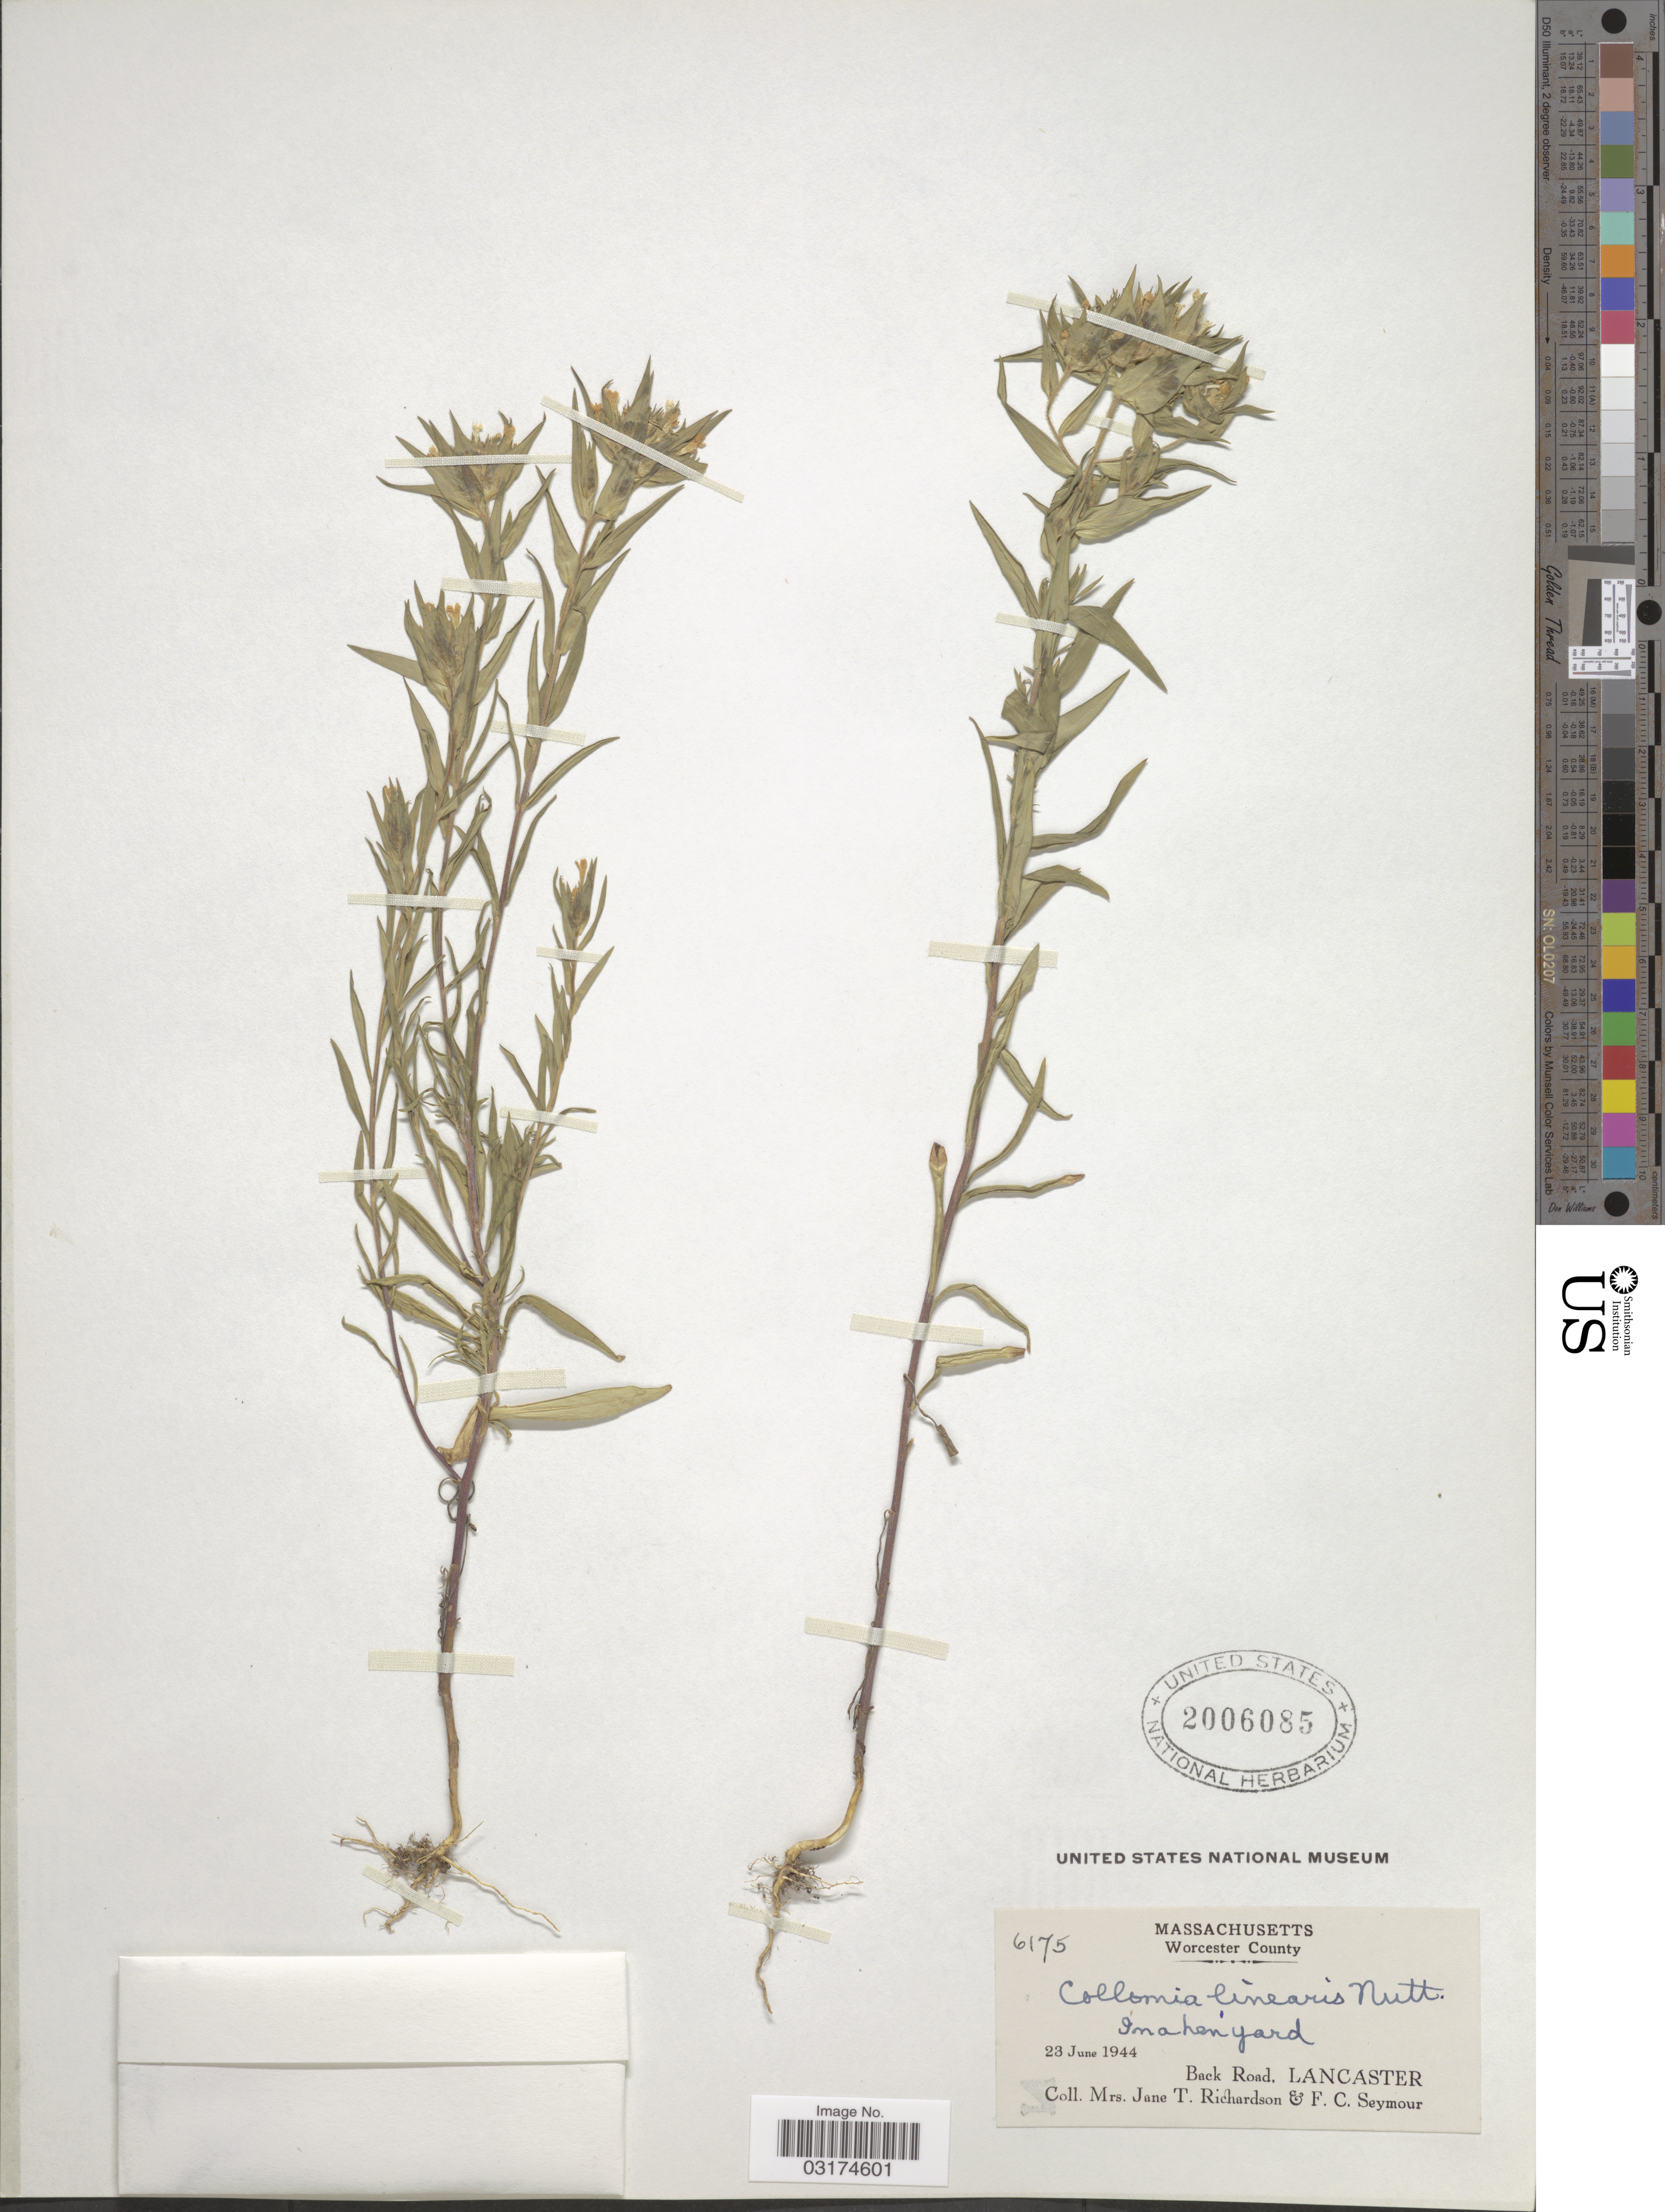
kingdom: Plantae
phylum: Tracheophyta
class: Magnoliopsida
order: Ericales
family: Polemoniaceae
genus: Collomia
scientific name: Collomia linearis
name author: Nutt.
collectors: J. Richardson & F. C. Seymour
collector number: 6175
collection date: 1944-06-23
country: United States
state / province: Massachusetts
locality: Worcester County. Imahen' Yard. Back Road, Lancaster.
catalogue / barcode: US 2006085